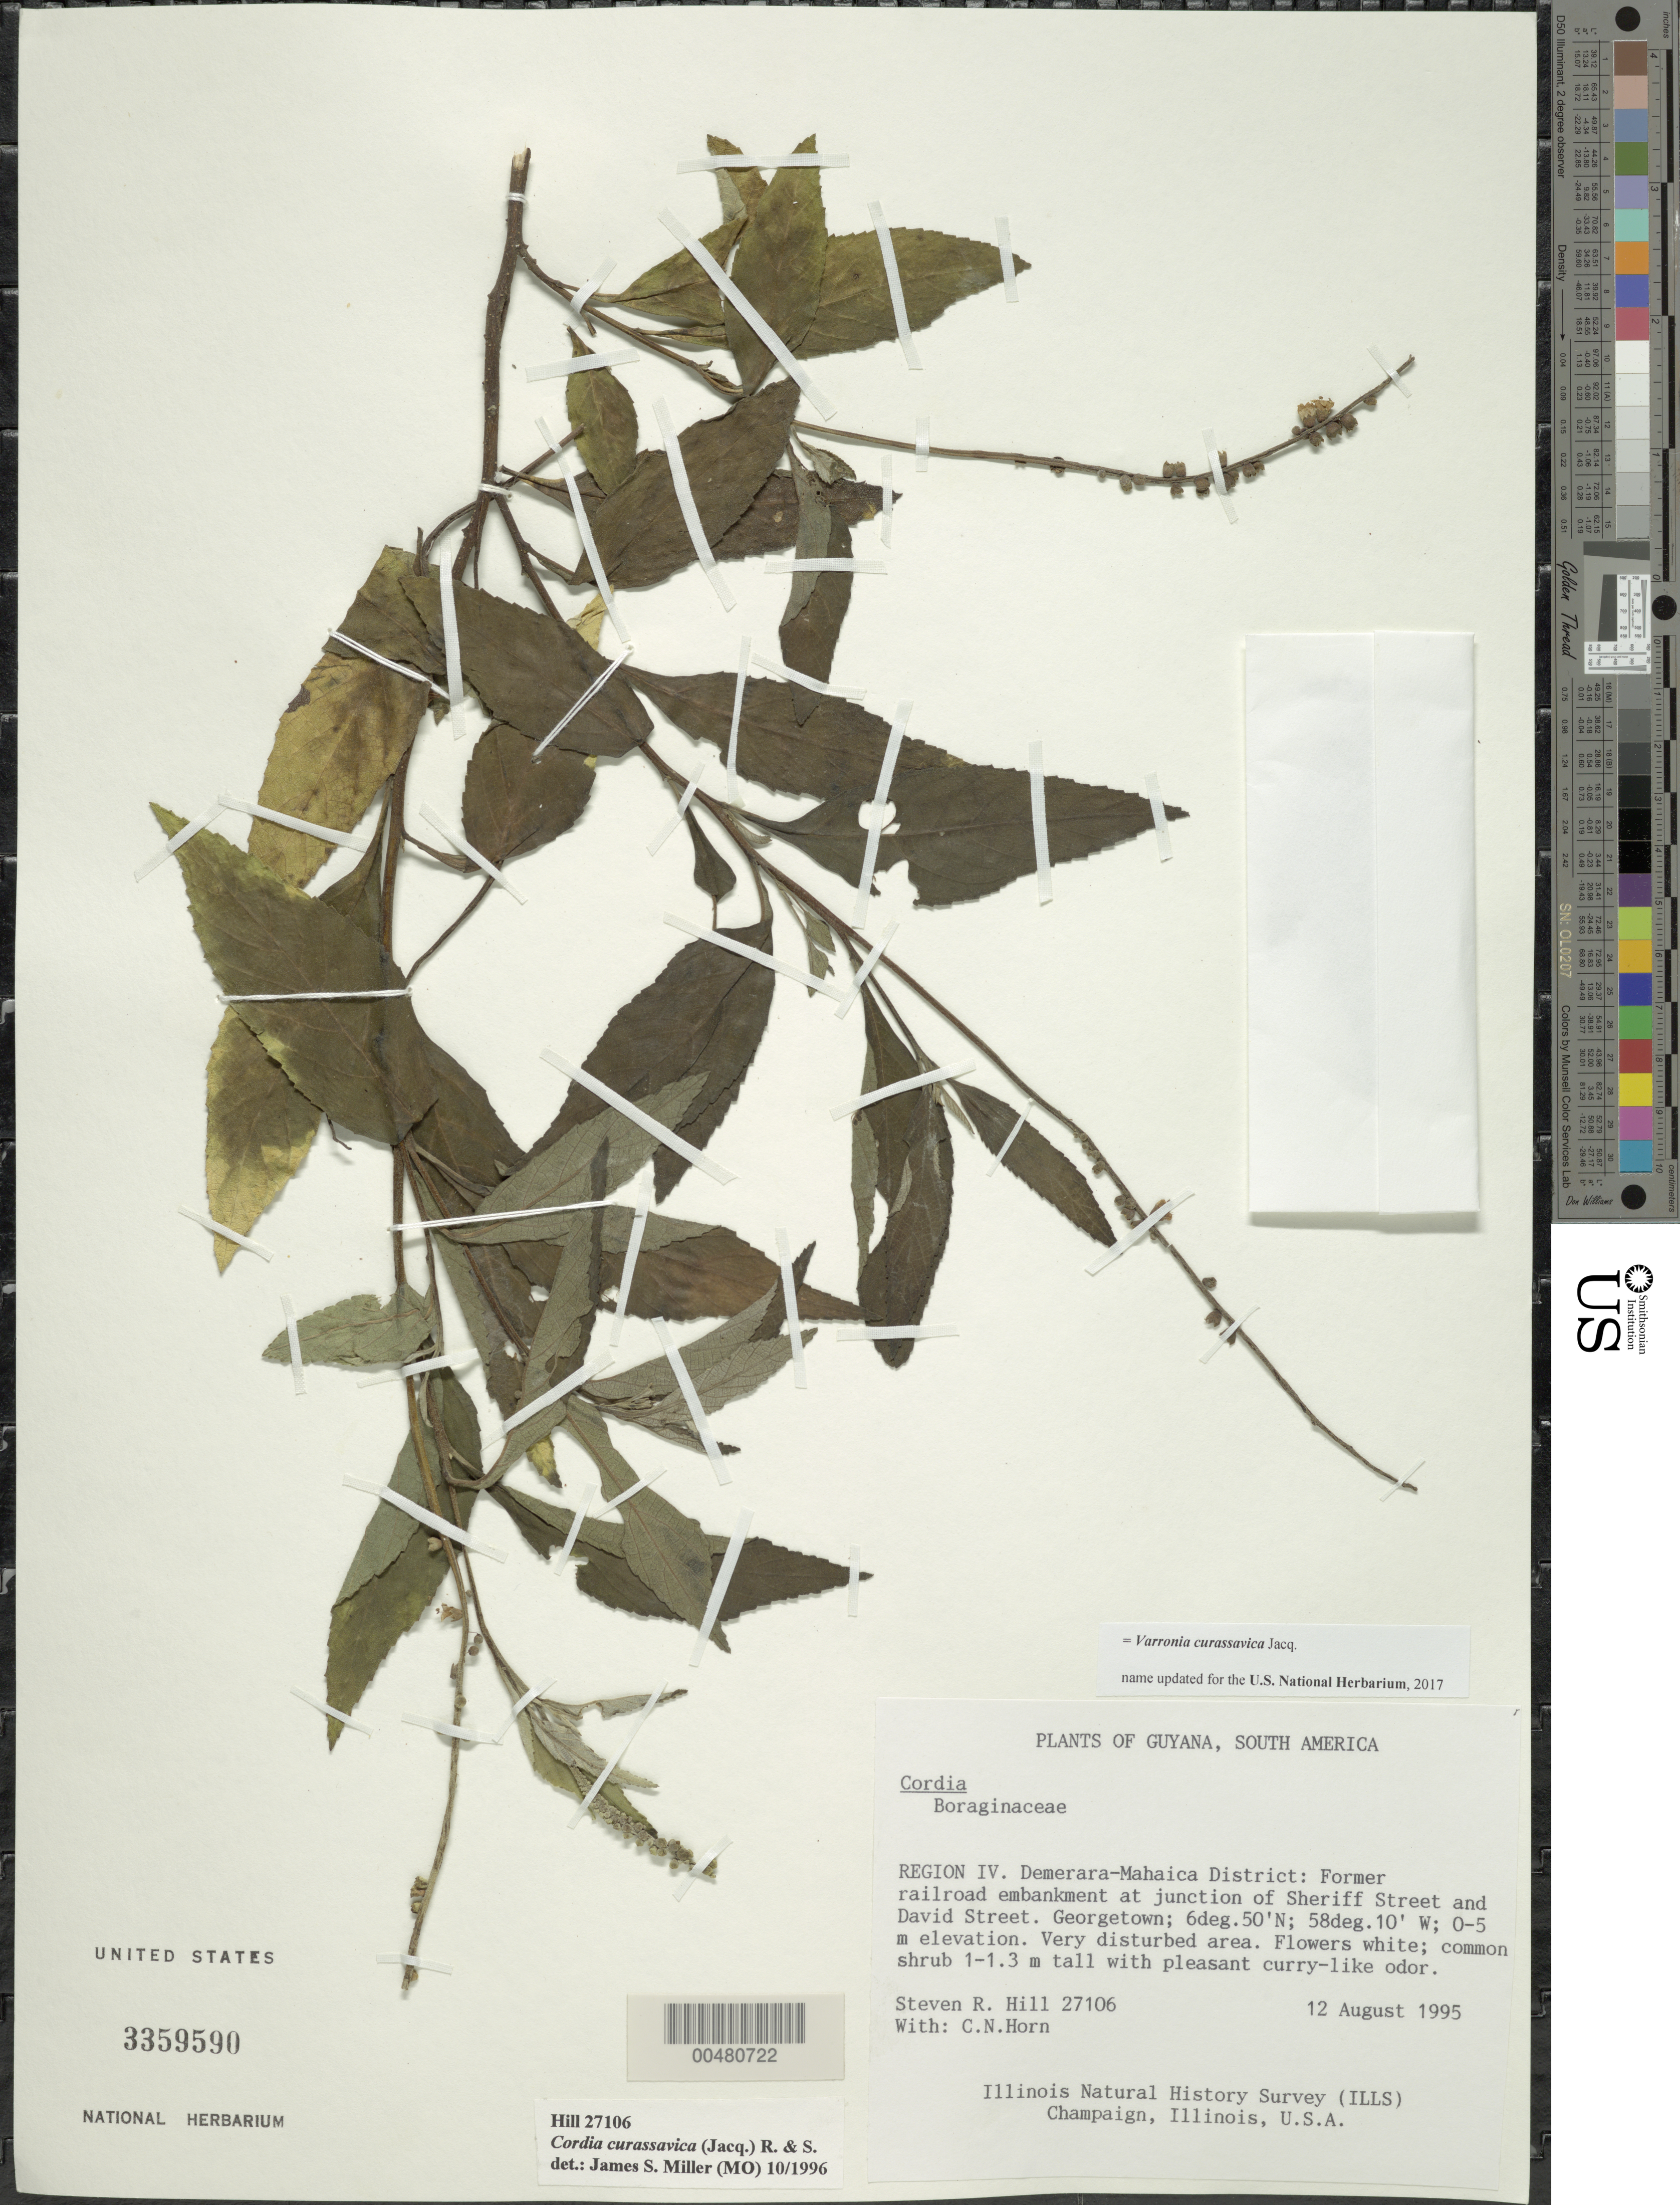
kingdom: Plantae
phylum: Tracheophyta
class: Magnoliopsida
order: Boraginales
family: Cordiaceae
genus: Varronia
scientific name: Varronia curassavica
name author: Jacq.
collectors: S. R. Hill & C. N. Horn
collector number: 27106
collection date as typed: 12-Aug-95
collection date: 1995-08-12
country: Guyana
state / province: Demerara-Mahaica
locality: Georgetown, junction of Sheriff Street & David Street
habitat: Very disturbed area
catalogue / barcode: US 3359590